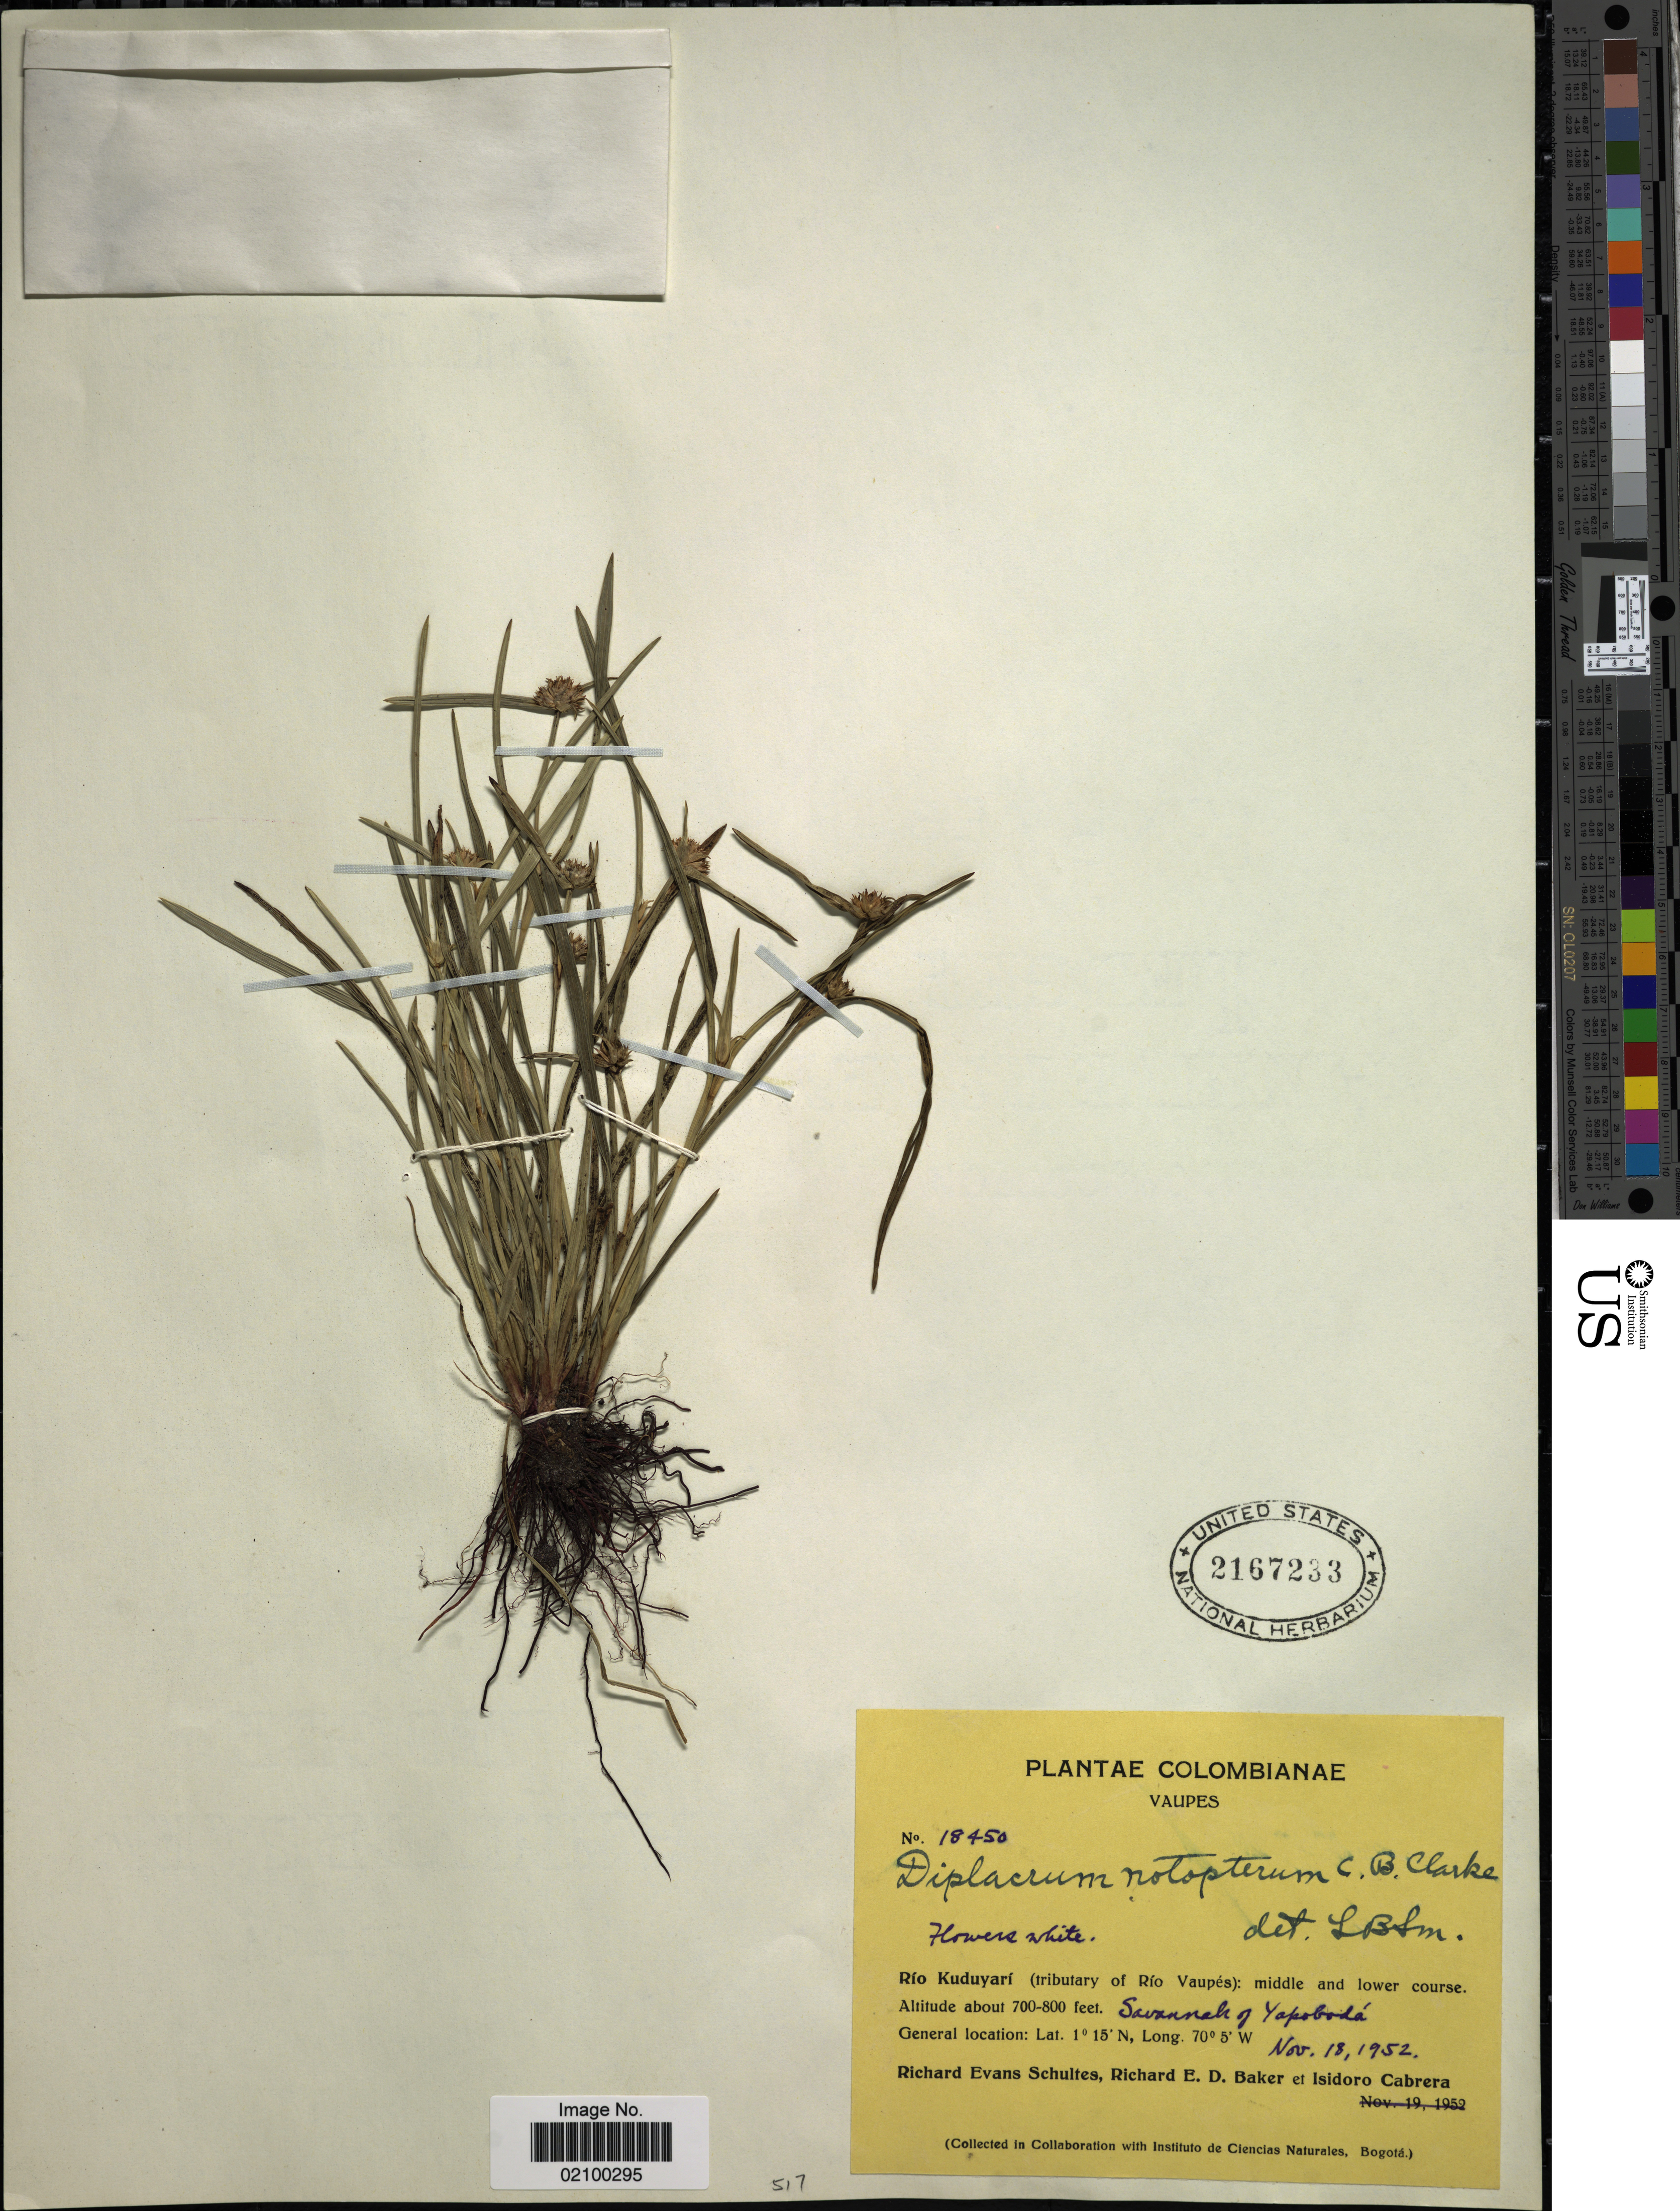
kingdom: Plantae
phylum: Tracheophyta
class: Liliopsida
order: Poales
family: Cyperaceae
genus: Diplacrum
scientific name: Diplacrum capitatum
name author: (Willd.) Boeckeler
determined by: Strong, Mark T., (BOT), Smithsonian Institution - National Museum of Natural History (UNITED STATES)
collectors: R. E. Schultes, R. E. D. Baker & I. Cabrera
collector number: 18450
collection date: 1952-11-18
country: Colombia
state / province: Vaupés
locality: Rio Kuduyari (tributary of Rio Vaupes): middle and lower course. Savannah of Yapoboda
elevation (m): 213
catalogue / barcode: US 2167233